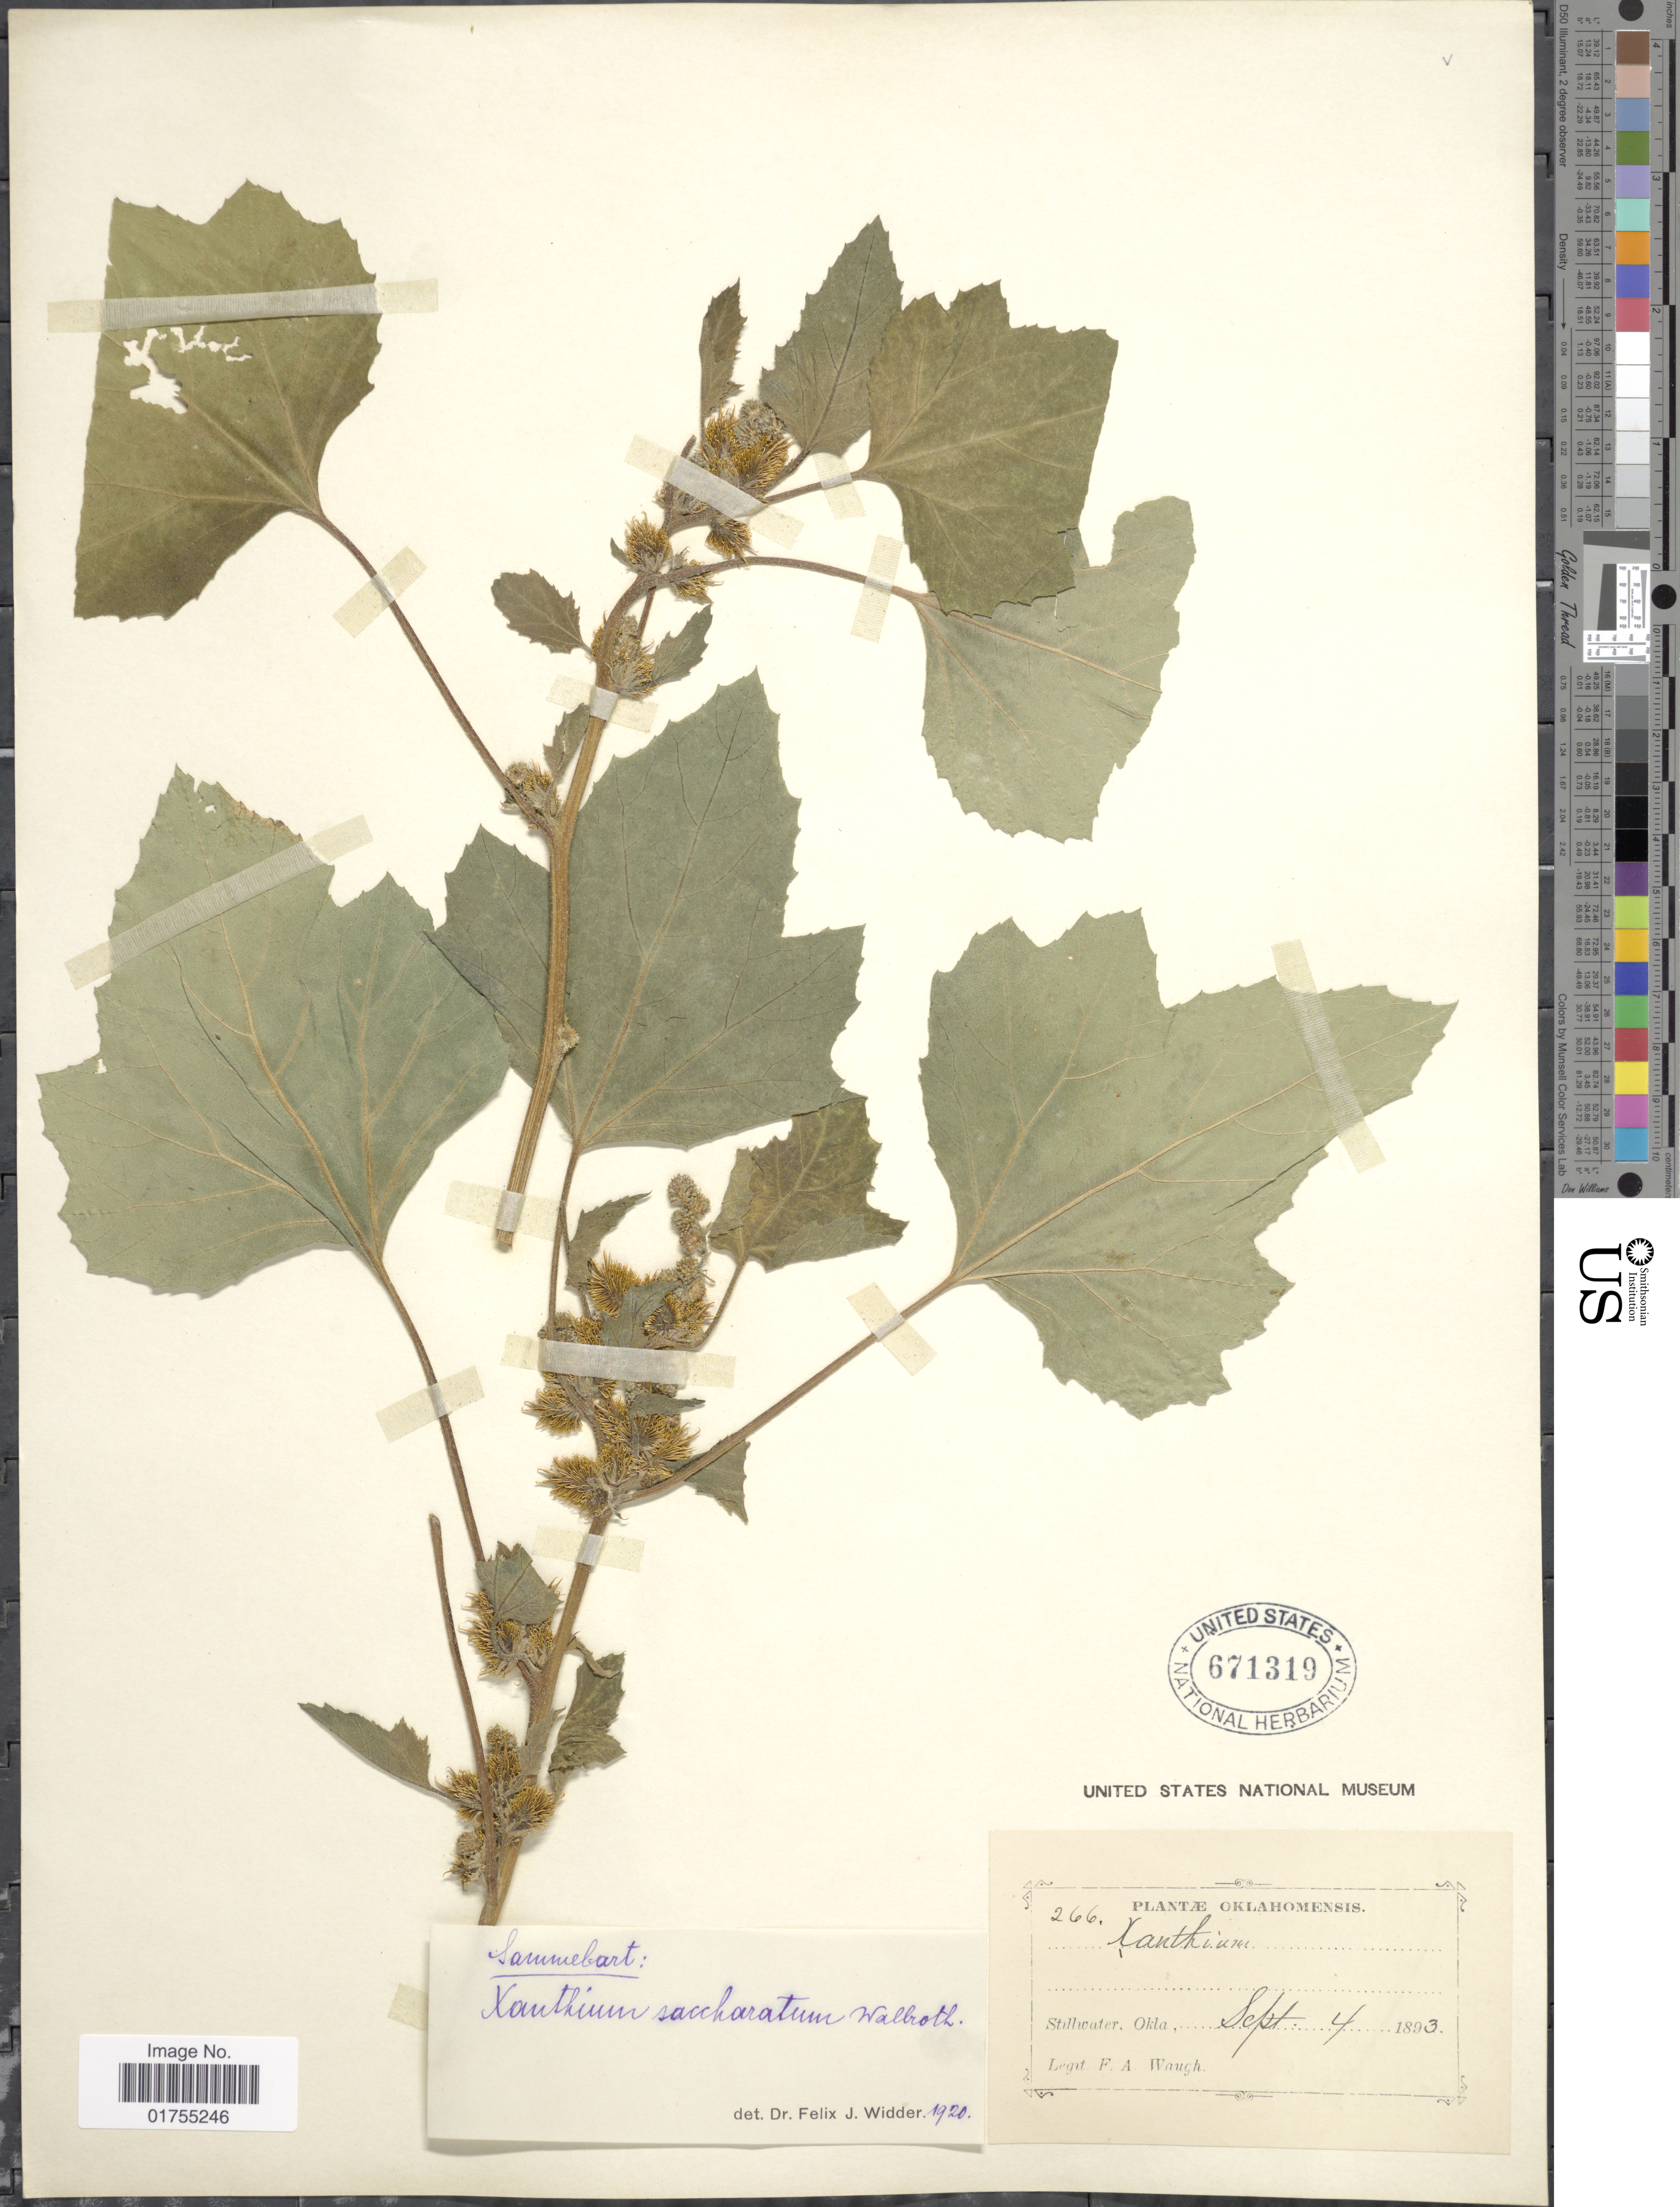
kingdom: Plantae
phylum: Tracheophyta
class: Magnoliopsida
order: Asterales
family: Asteraceae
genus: Xanthium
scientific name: Xanthium strumarium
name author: L.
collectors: F. Waugh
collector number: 266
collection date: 1893-09-04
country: United States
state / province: Oklahoma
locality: Stillwater, Okla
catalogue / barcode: US 671319